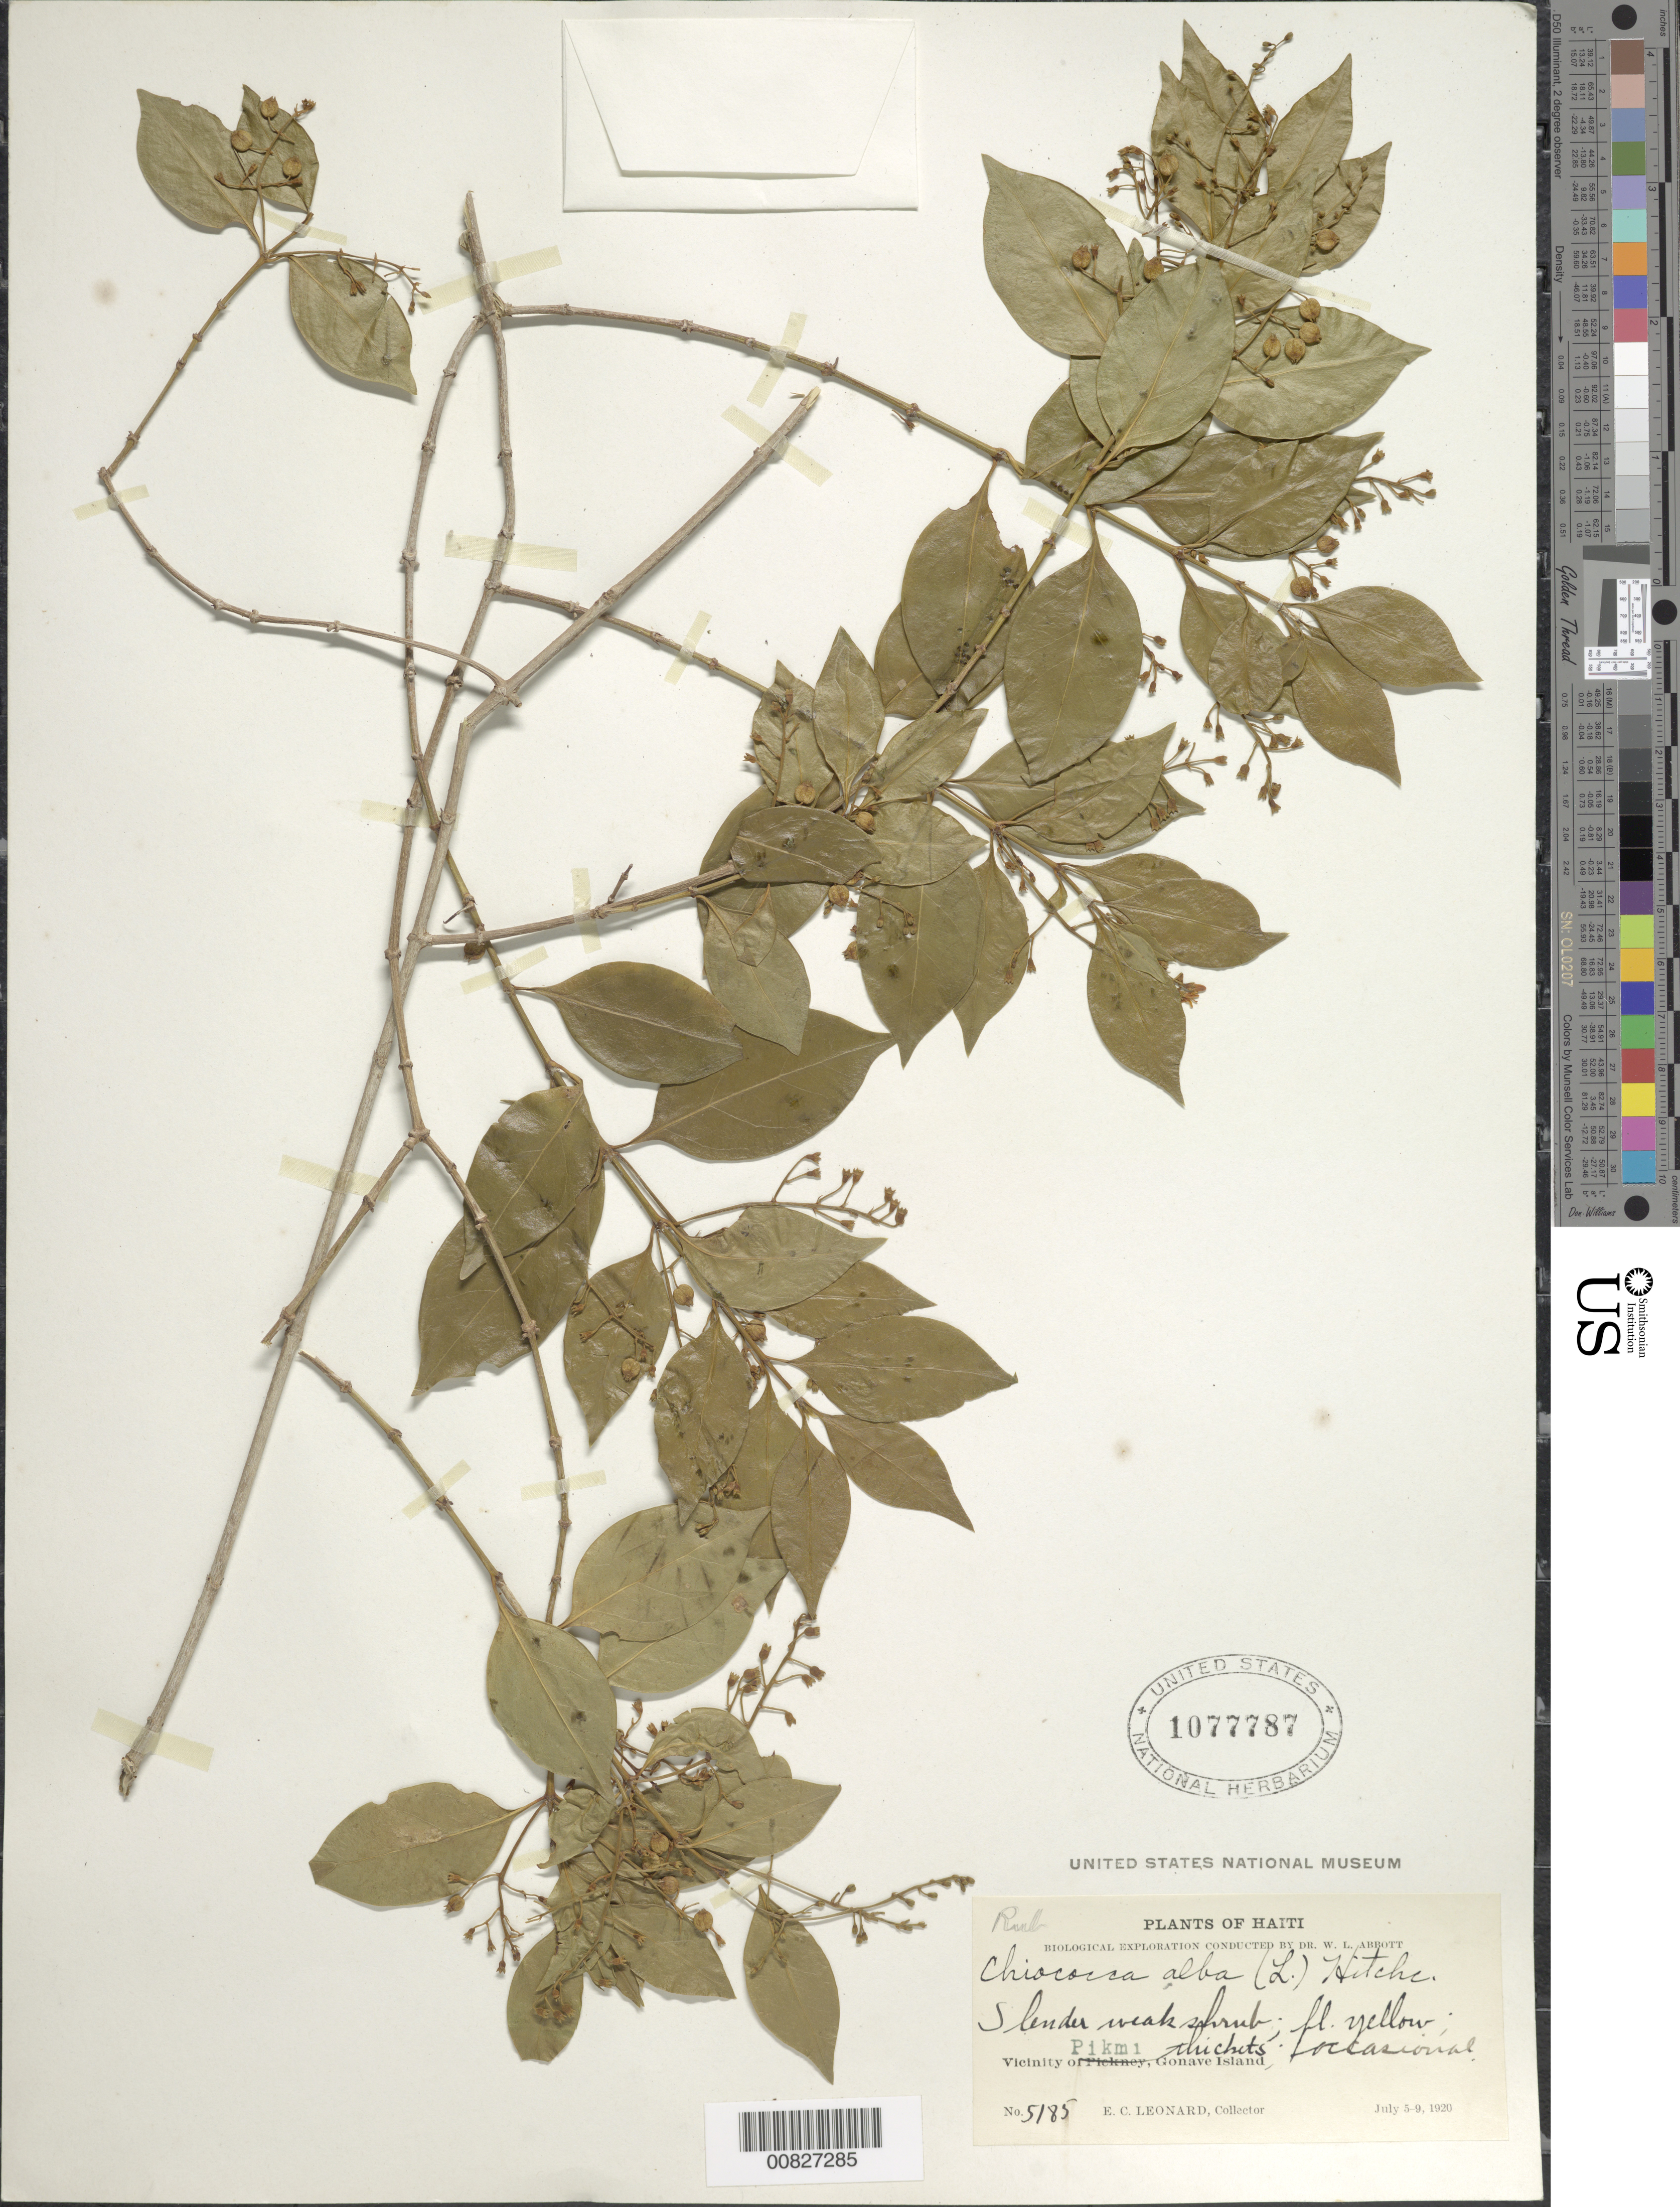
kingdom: Plantae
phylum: Tracheophyta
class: Magnoliopsida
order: Gentianales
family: Rubiaceae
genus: Chiococca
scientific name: Chiococca alba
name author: (L.) Hitchc.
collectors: E. C. Leonard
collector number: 5185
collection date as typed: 05 Jul 1920 to 09 Jul 1920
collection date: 1920-07-05/1920-07-09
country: Haiti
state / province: Ouest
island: Île de la Gonâve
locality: Vicinity of Pikmi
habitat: Thickets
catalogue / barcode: US 1077787